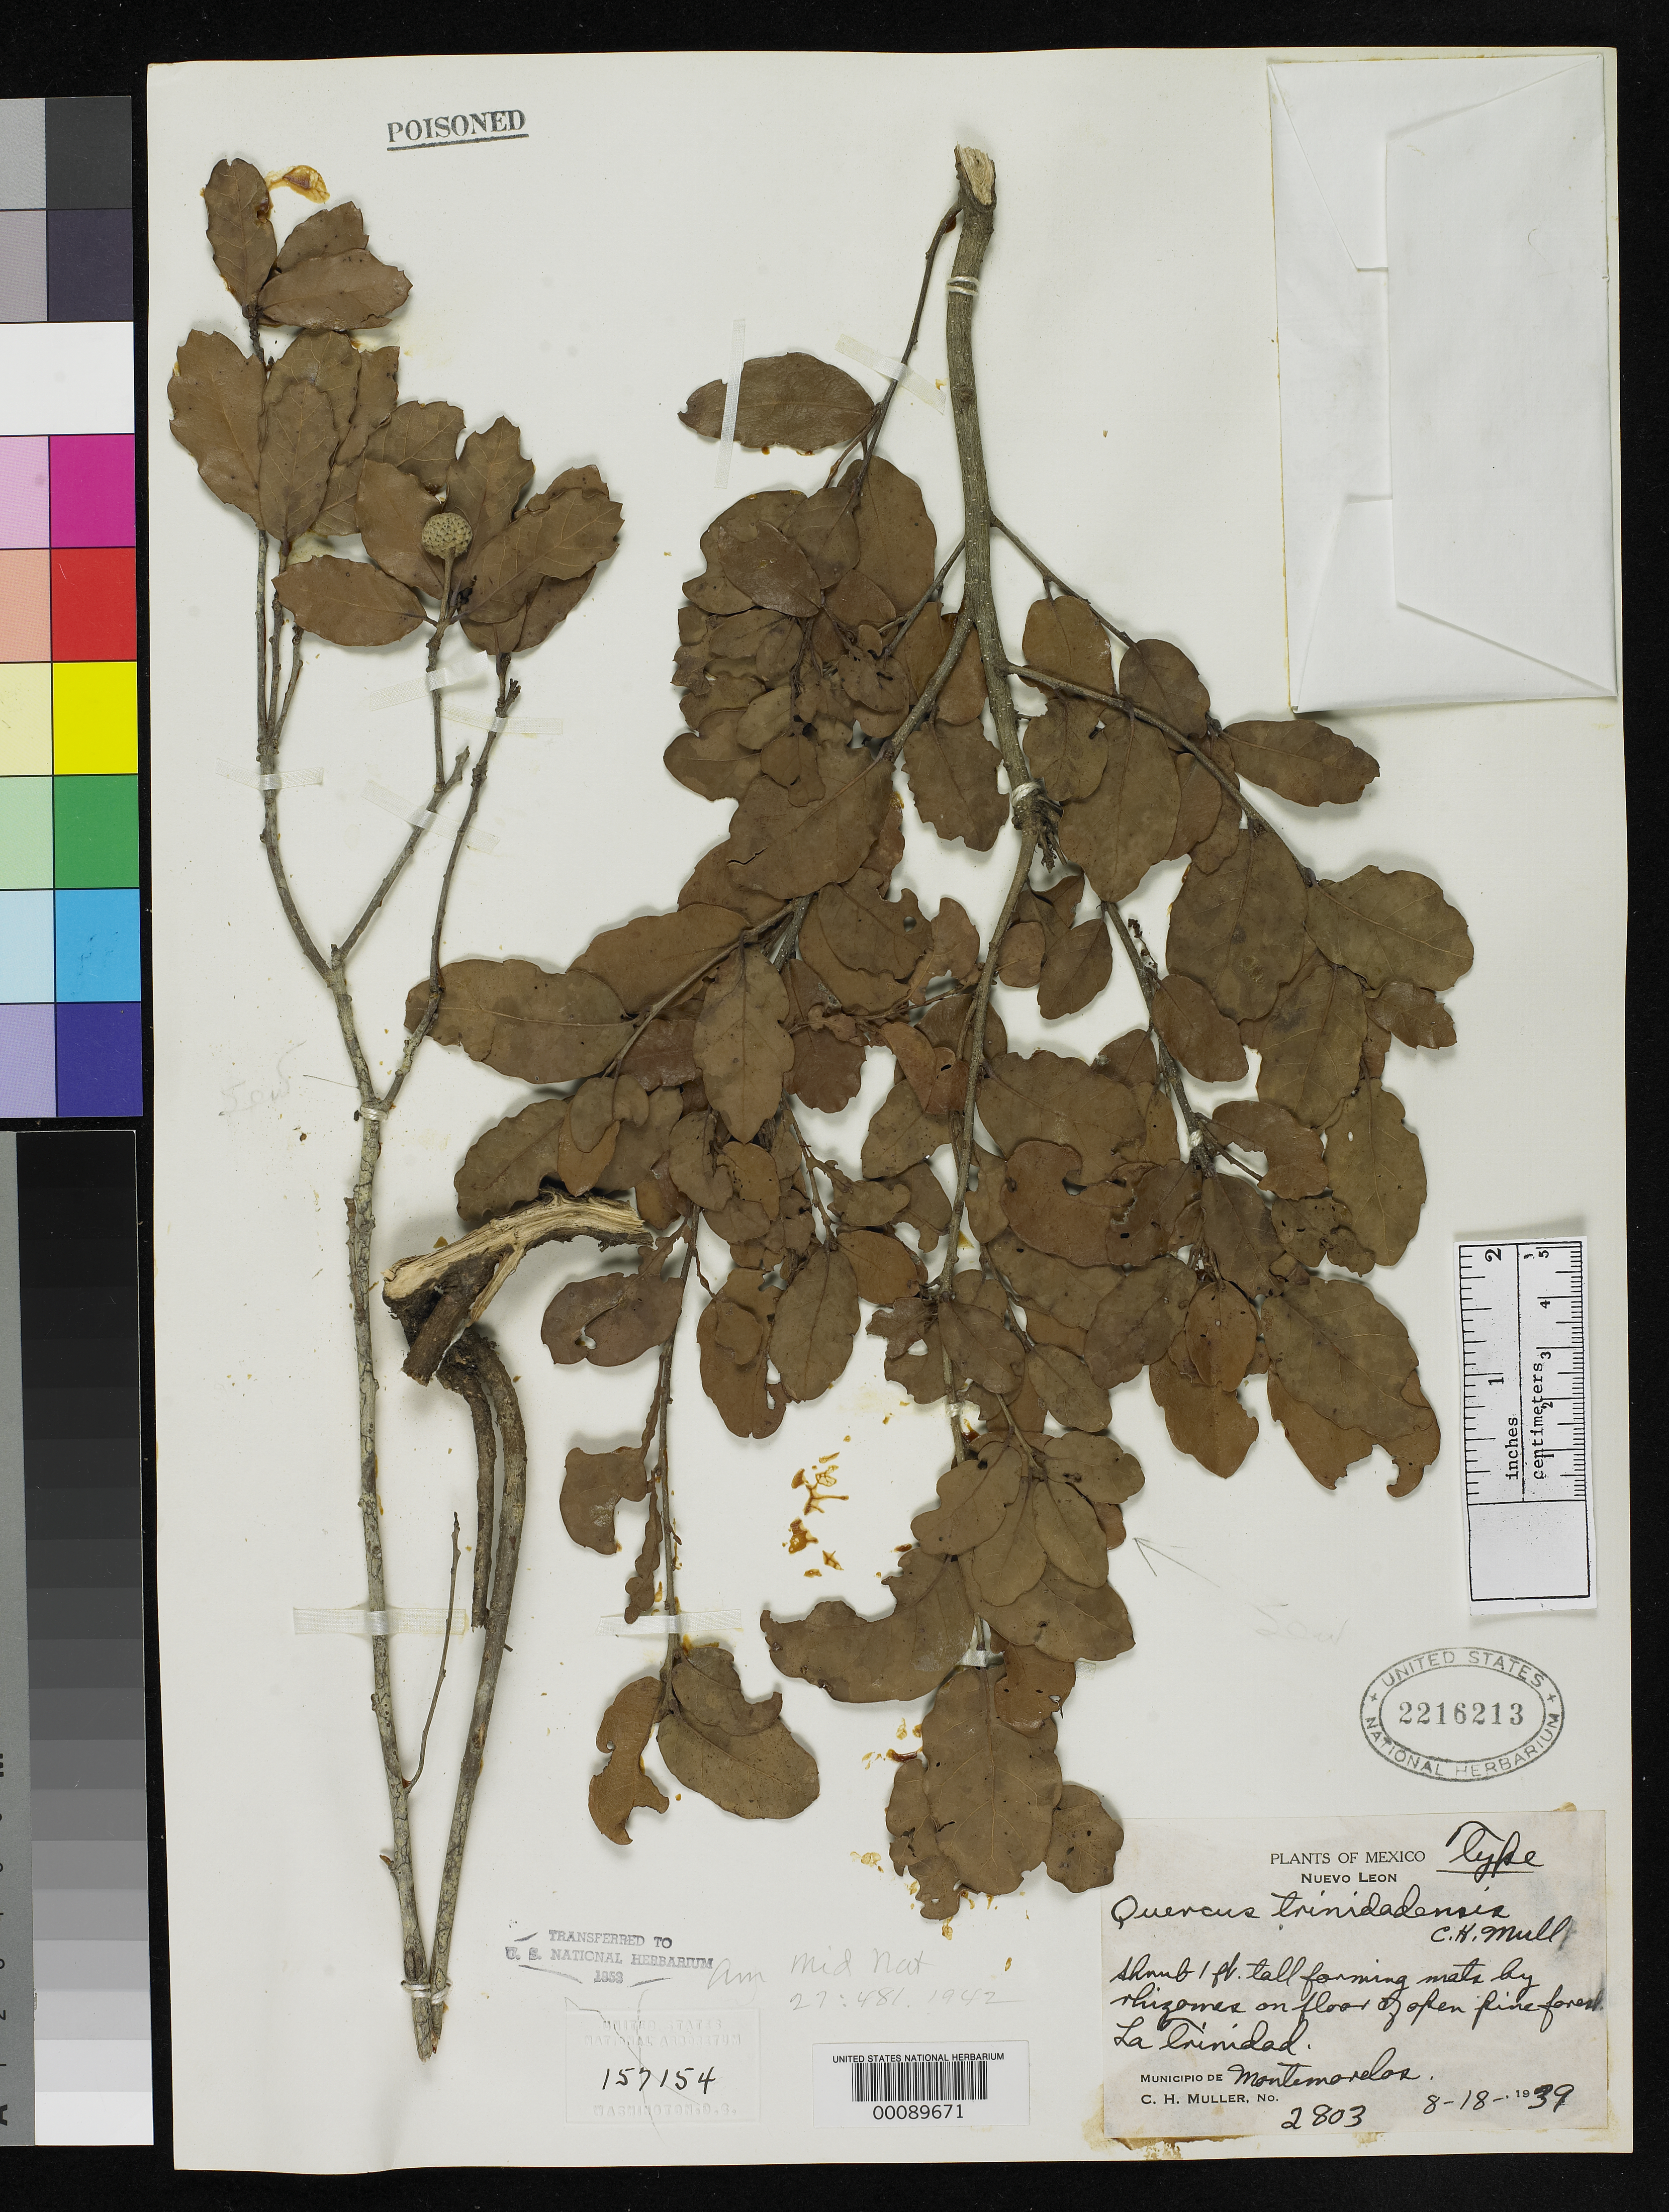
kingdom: Plantae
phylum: Tracheophyta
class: Magnoliopsida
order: Fagales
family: Fagaceae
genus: Quercus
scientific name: Quercus trinidadensis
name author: C.H. Mull.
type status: Holotype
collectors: C. H. Muller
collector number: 2803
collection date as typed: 18 Aug 1939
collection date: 1939-08-18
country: Mexico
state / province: Nuevo León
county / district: Montemoraloa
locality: La Trinidad.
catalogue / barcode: US 2216213